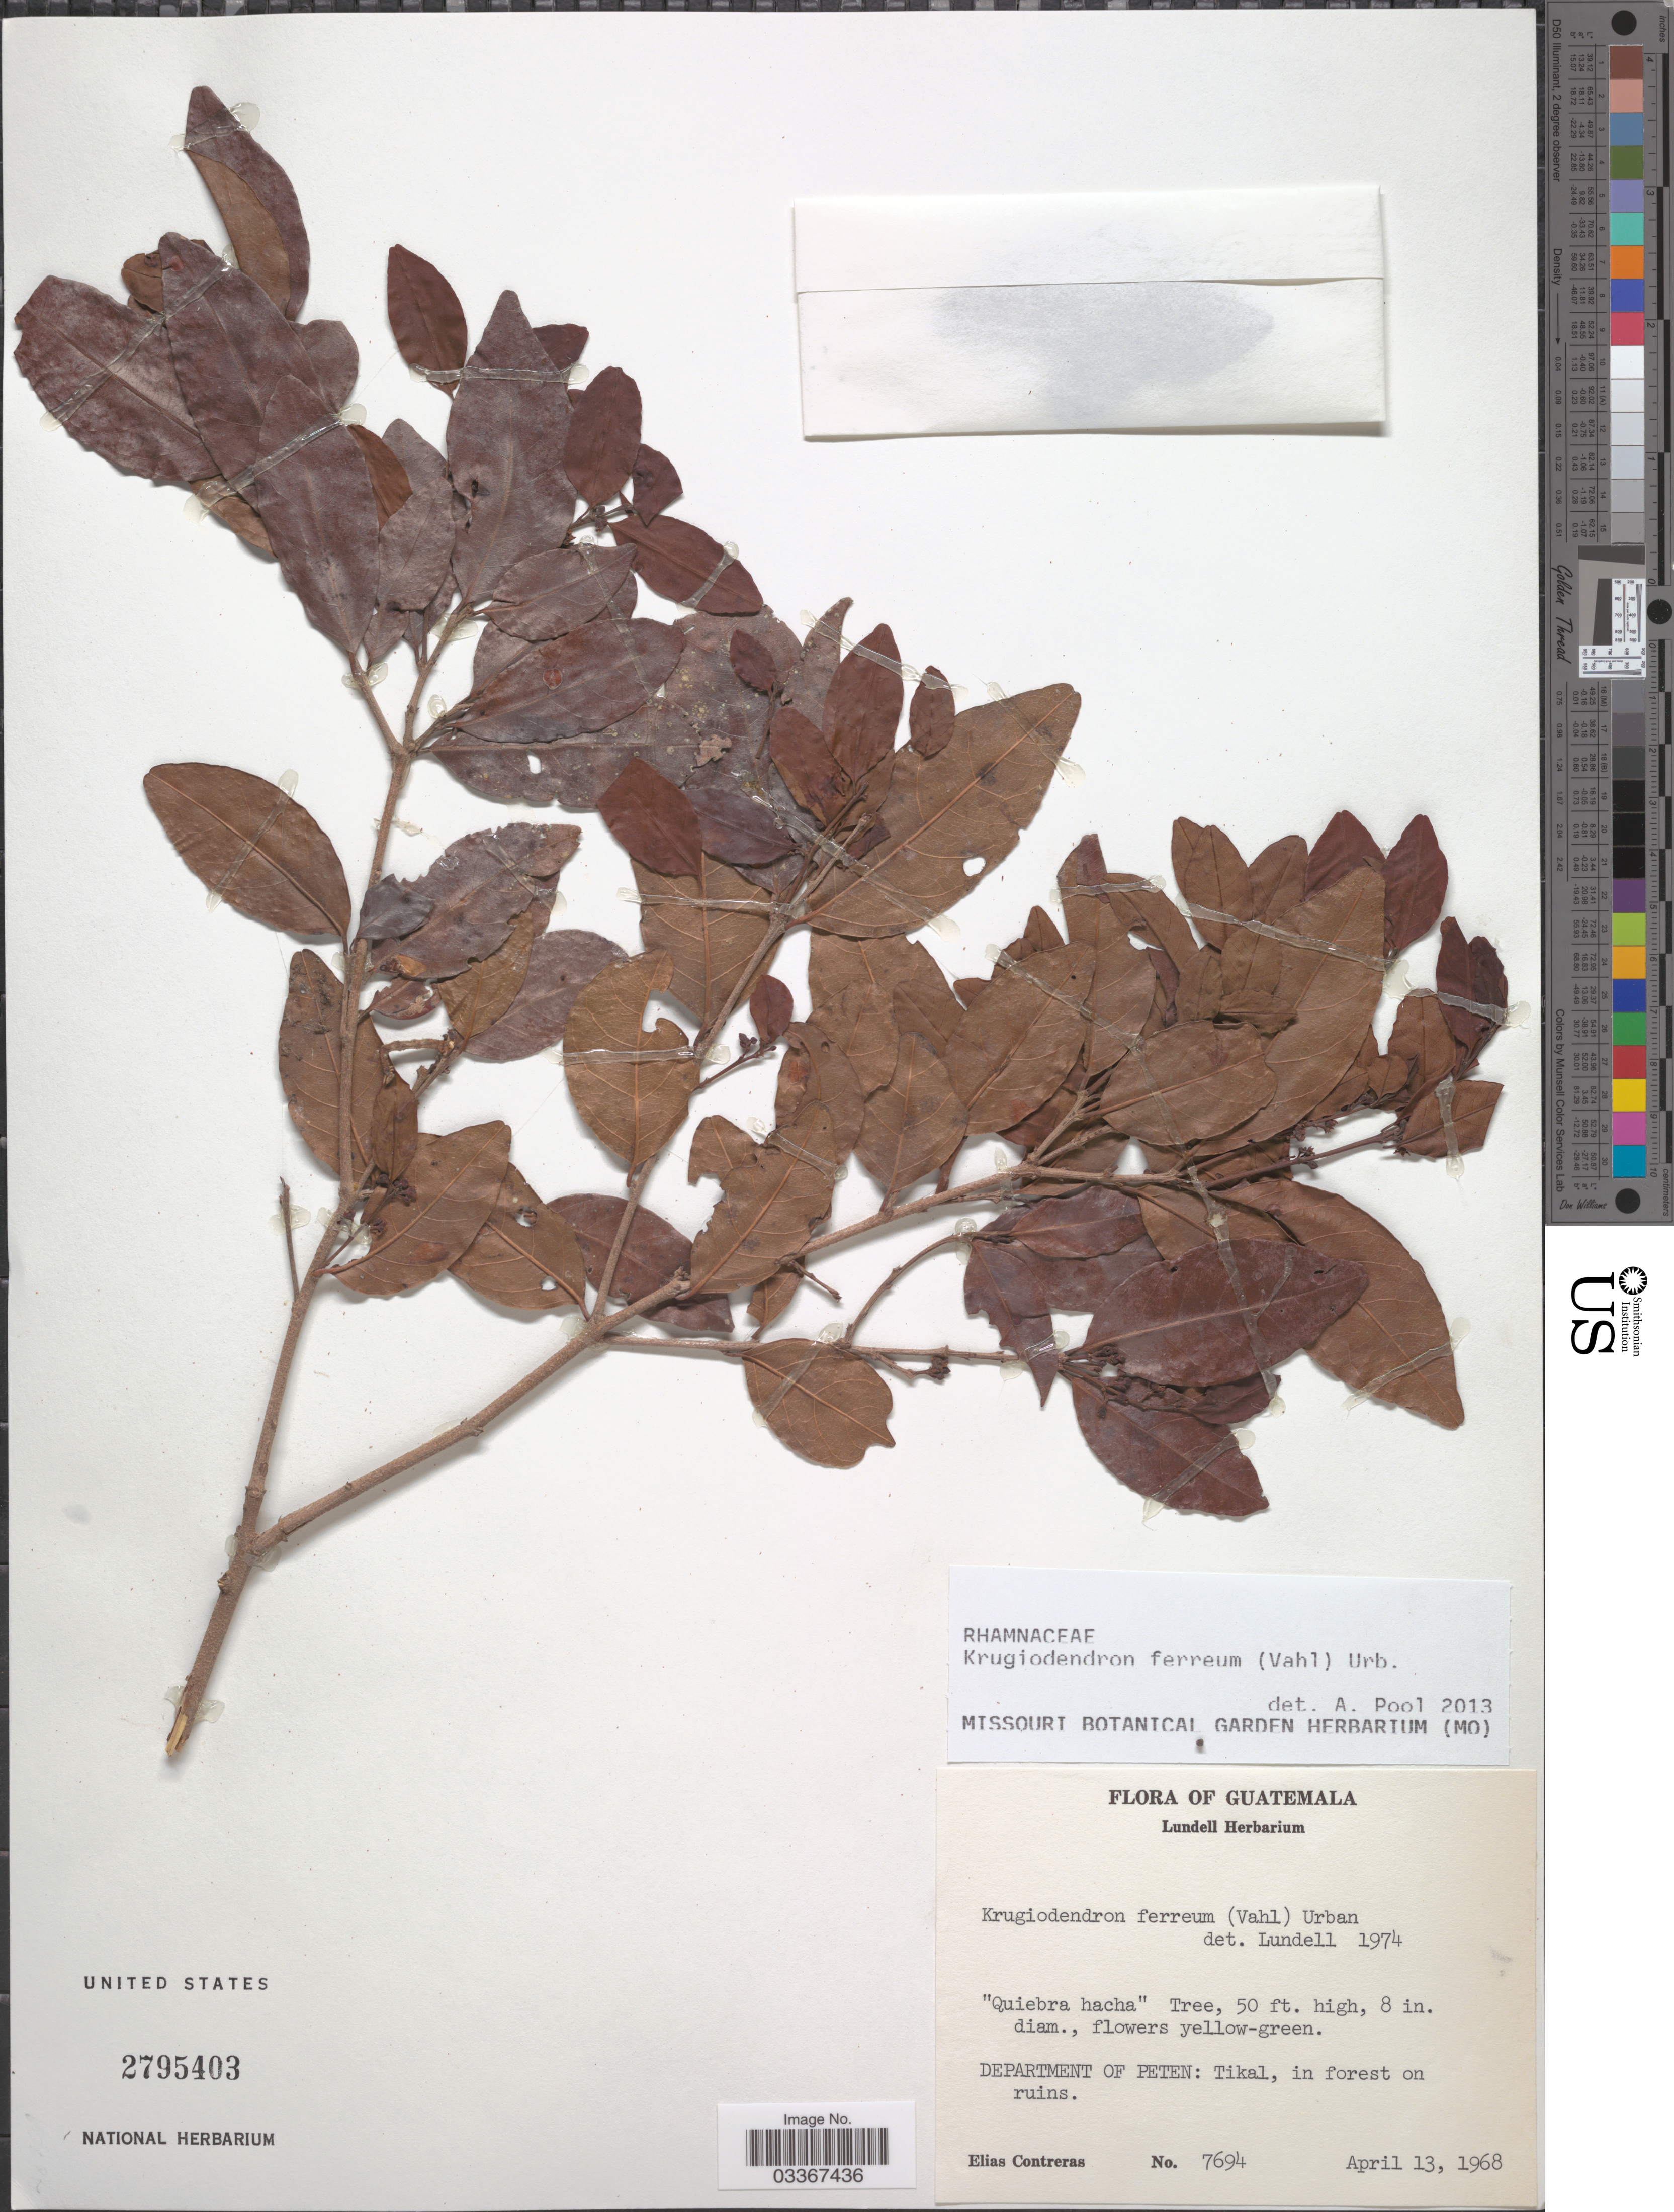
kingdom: Plantae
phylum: Tracheophyta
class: Magnoliopsida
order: Rosales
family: Rhamnaceae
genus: Krugiodendron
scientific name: Krugiodendron ferreum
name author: (Vahl) Urb.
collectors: E. Contreras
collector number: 7694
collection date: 1968-04-13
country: Guatemala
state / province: El Petén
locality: Department of Peten: Tikal, in forest on ruins.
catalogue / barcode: US 2795403